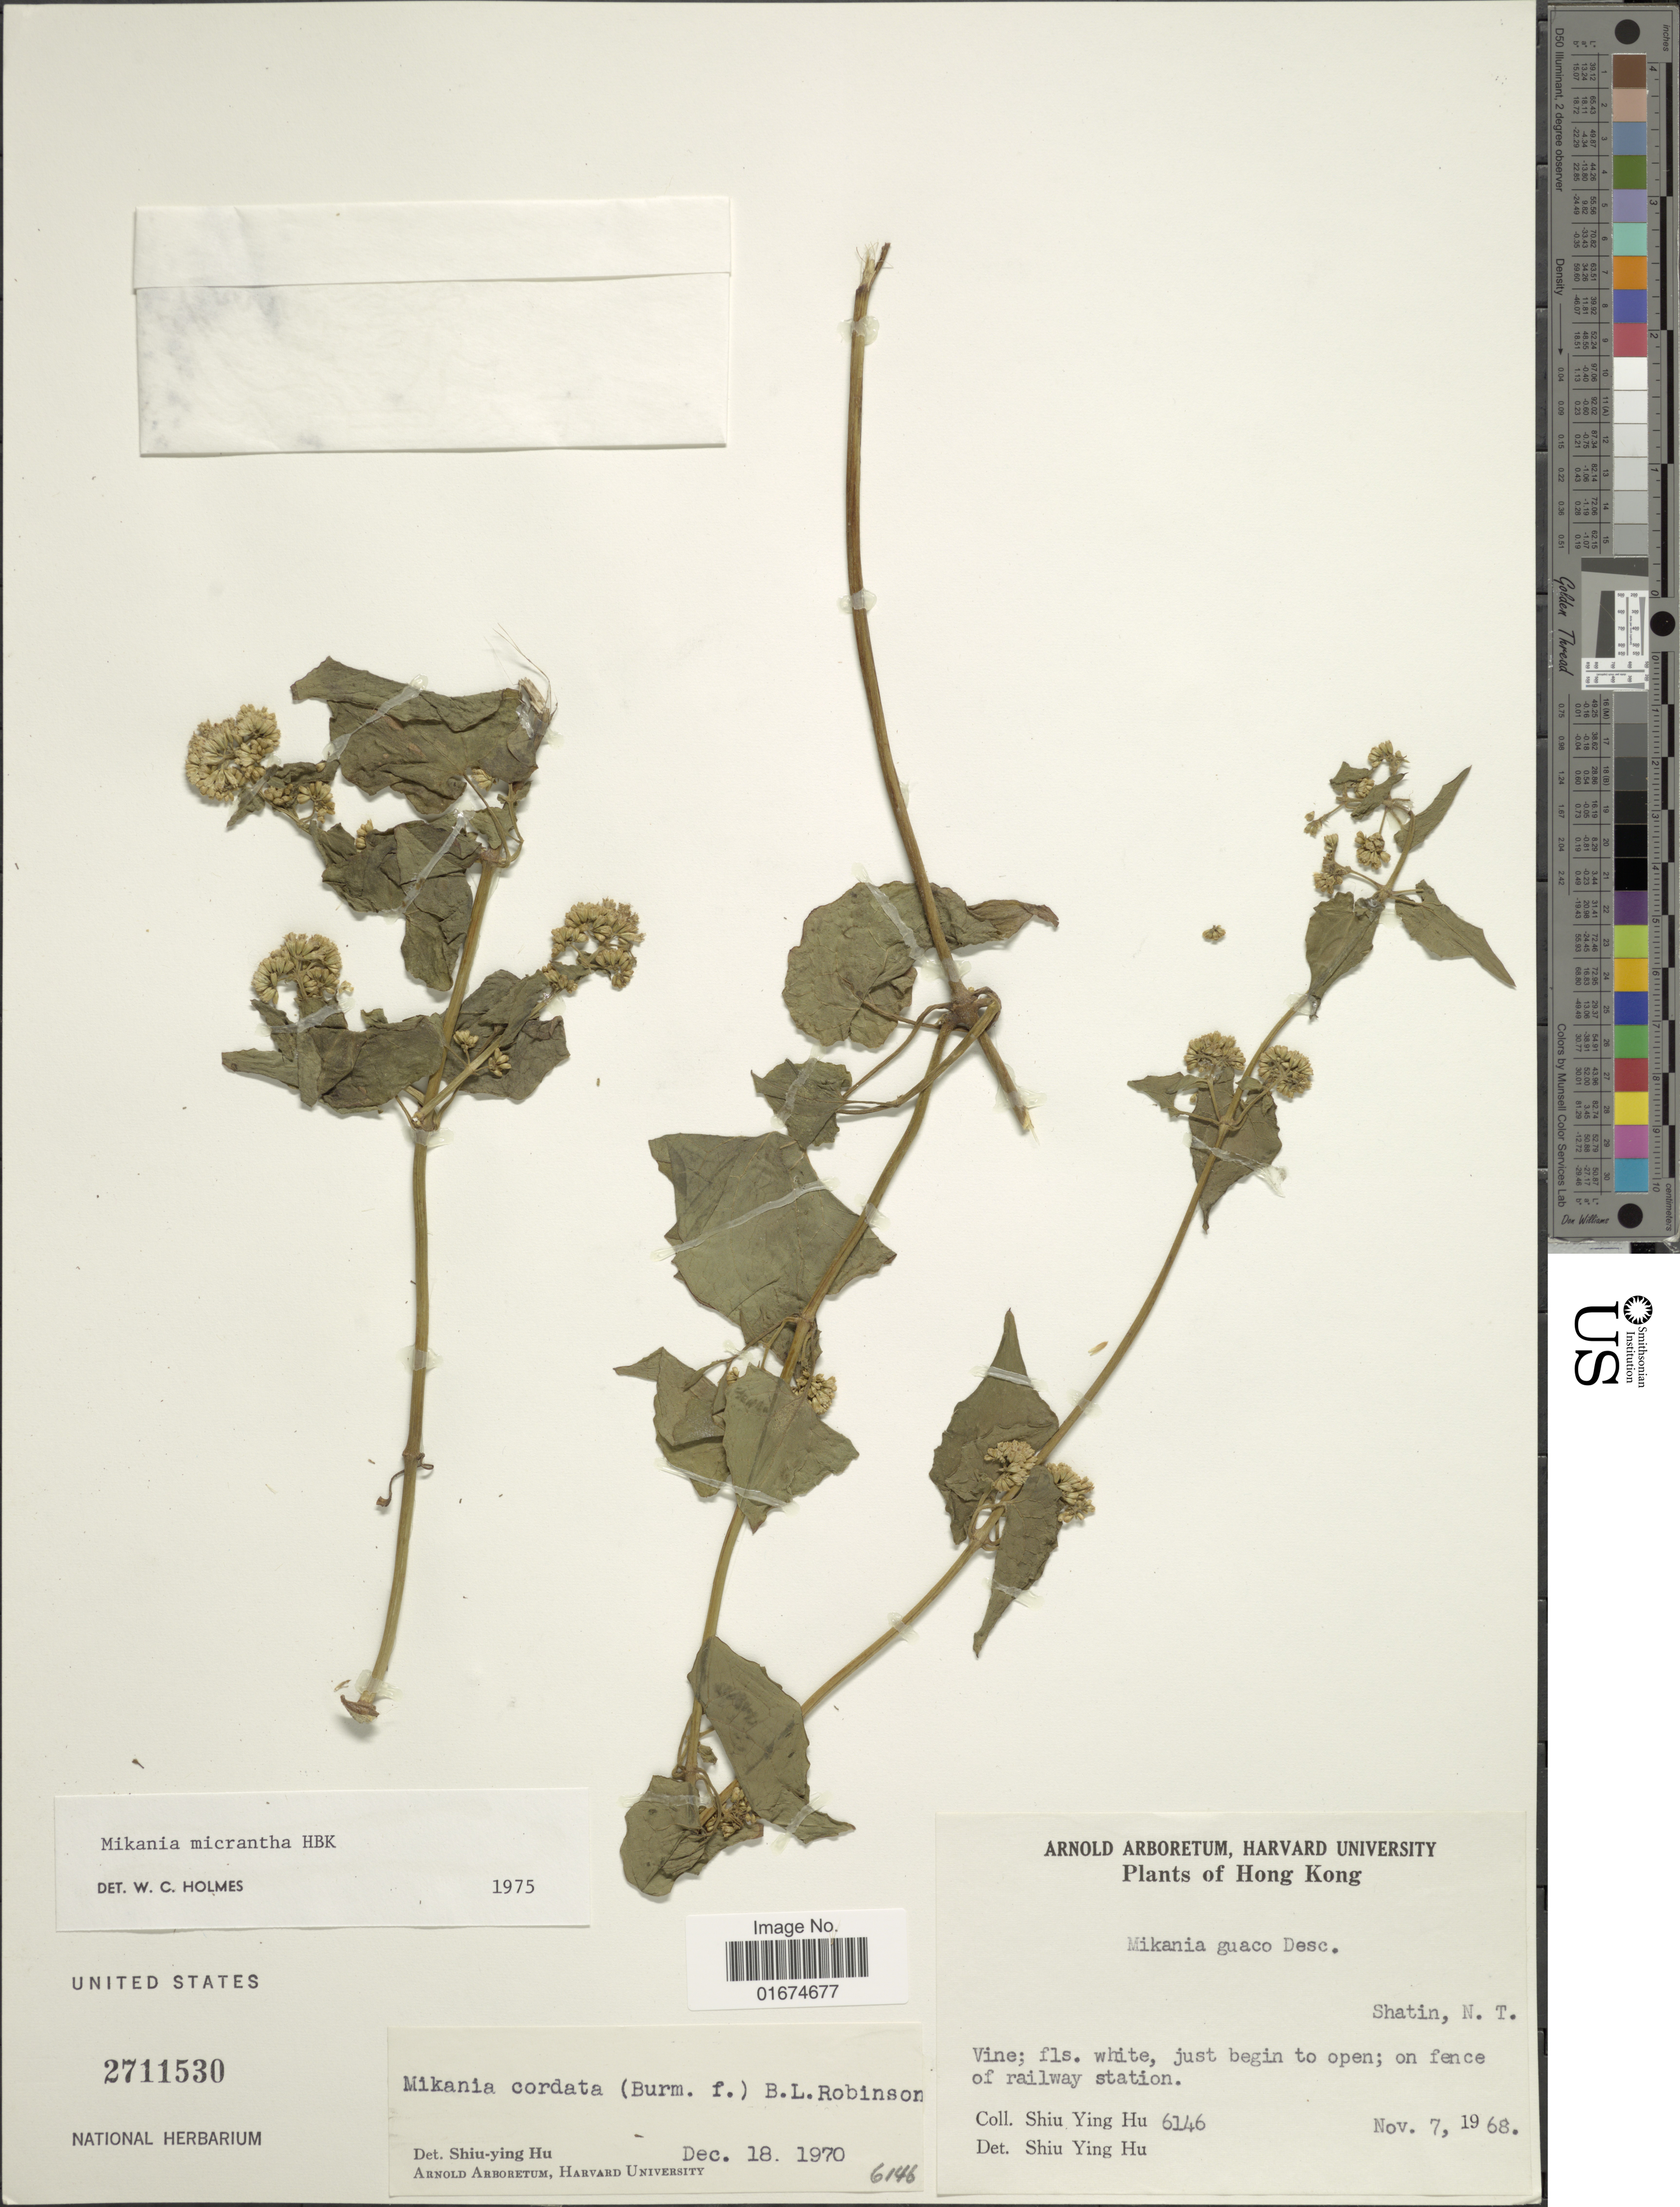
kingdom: Plantae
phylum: Tracheophyta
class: Magnoliopsida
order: Asterales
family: Asteraceae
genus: Mikania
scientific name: Mikania micrantha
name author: Kunth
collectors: S. Y. Hu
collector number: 6146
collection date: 1968-11-07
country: China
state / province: Hong Kong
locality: Shatin, N.T., just begin to open; on fence of railway station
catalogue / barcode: US 2711530